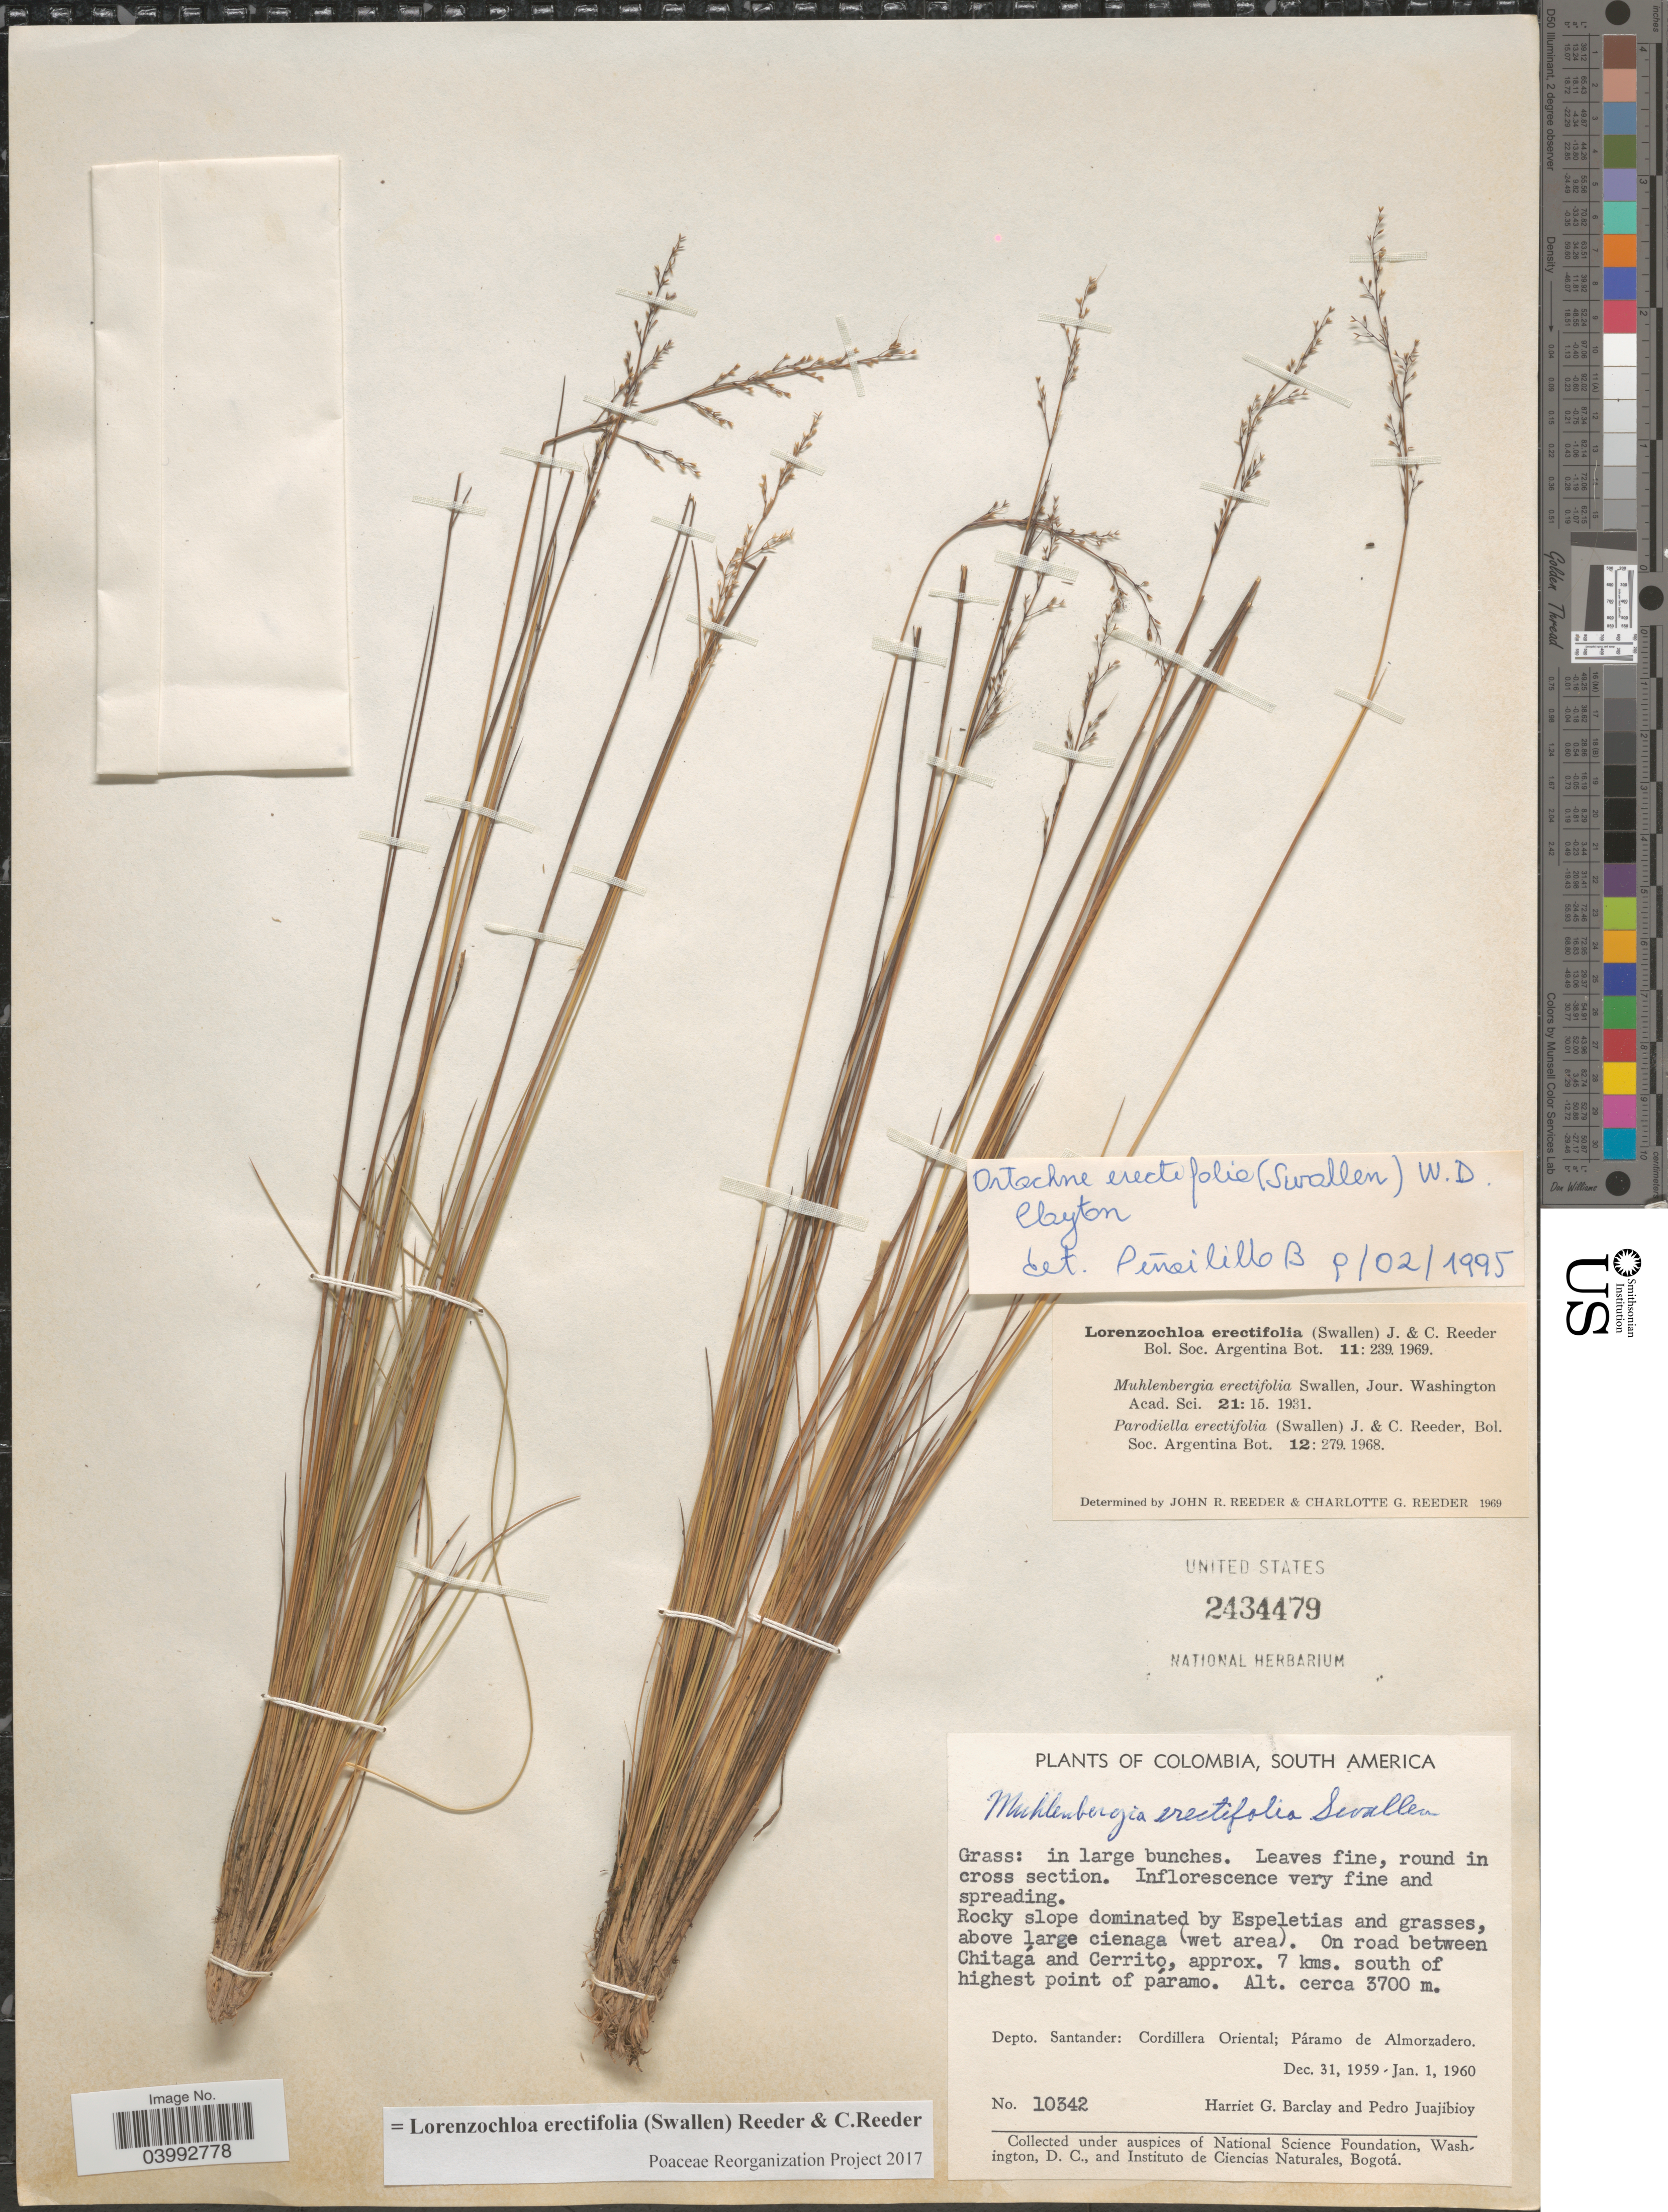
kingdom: Plantae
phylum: Tracheophyta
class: Liliopsida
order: Poales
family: Poaceae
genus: Lorenzochloa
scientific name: Lorenzochloa erectifolia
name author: (Swallen) Reeder & C. Reeder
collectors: H. G. Barclay & P. Juajibioy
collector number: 10342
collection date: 1959-12-31/1960-01-01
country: Colombia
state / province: Santander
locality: On road between Chitagá and Cerrito, approx. 7 kms. south of highest point of páramo. Depto. Santander: Cordillera Oriental; Páramo de Almorzadero.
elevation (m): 3700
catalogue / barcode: US 2434479